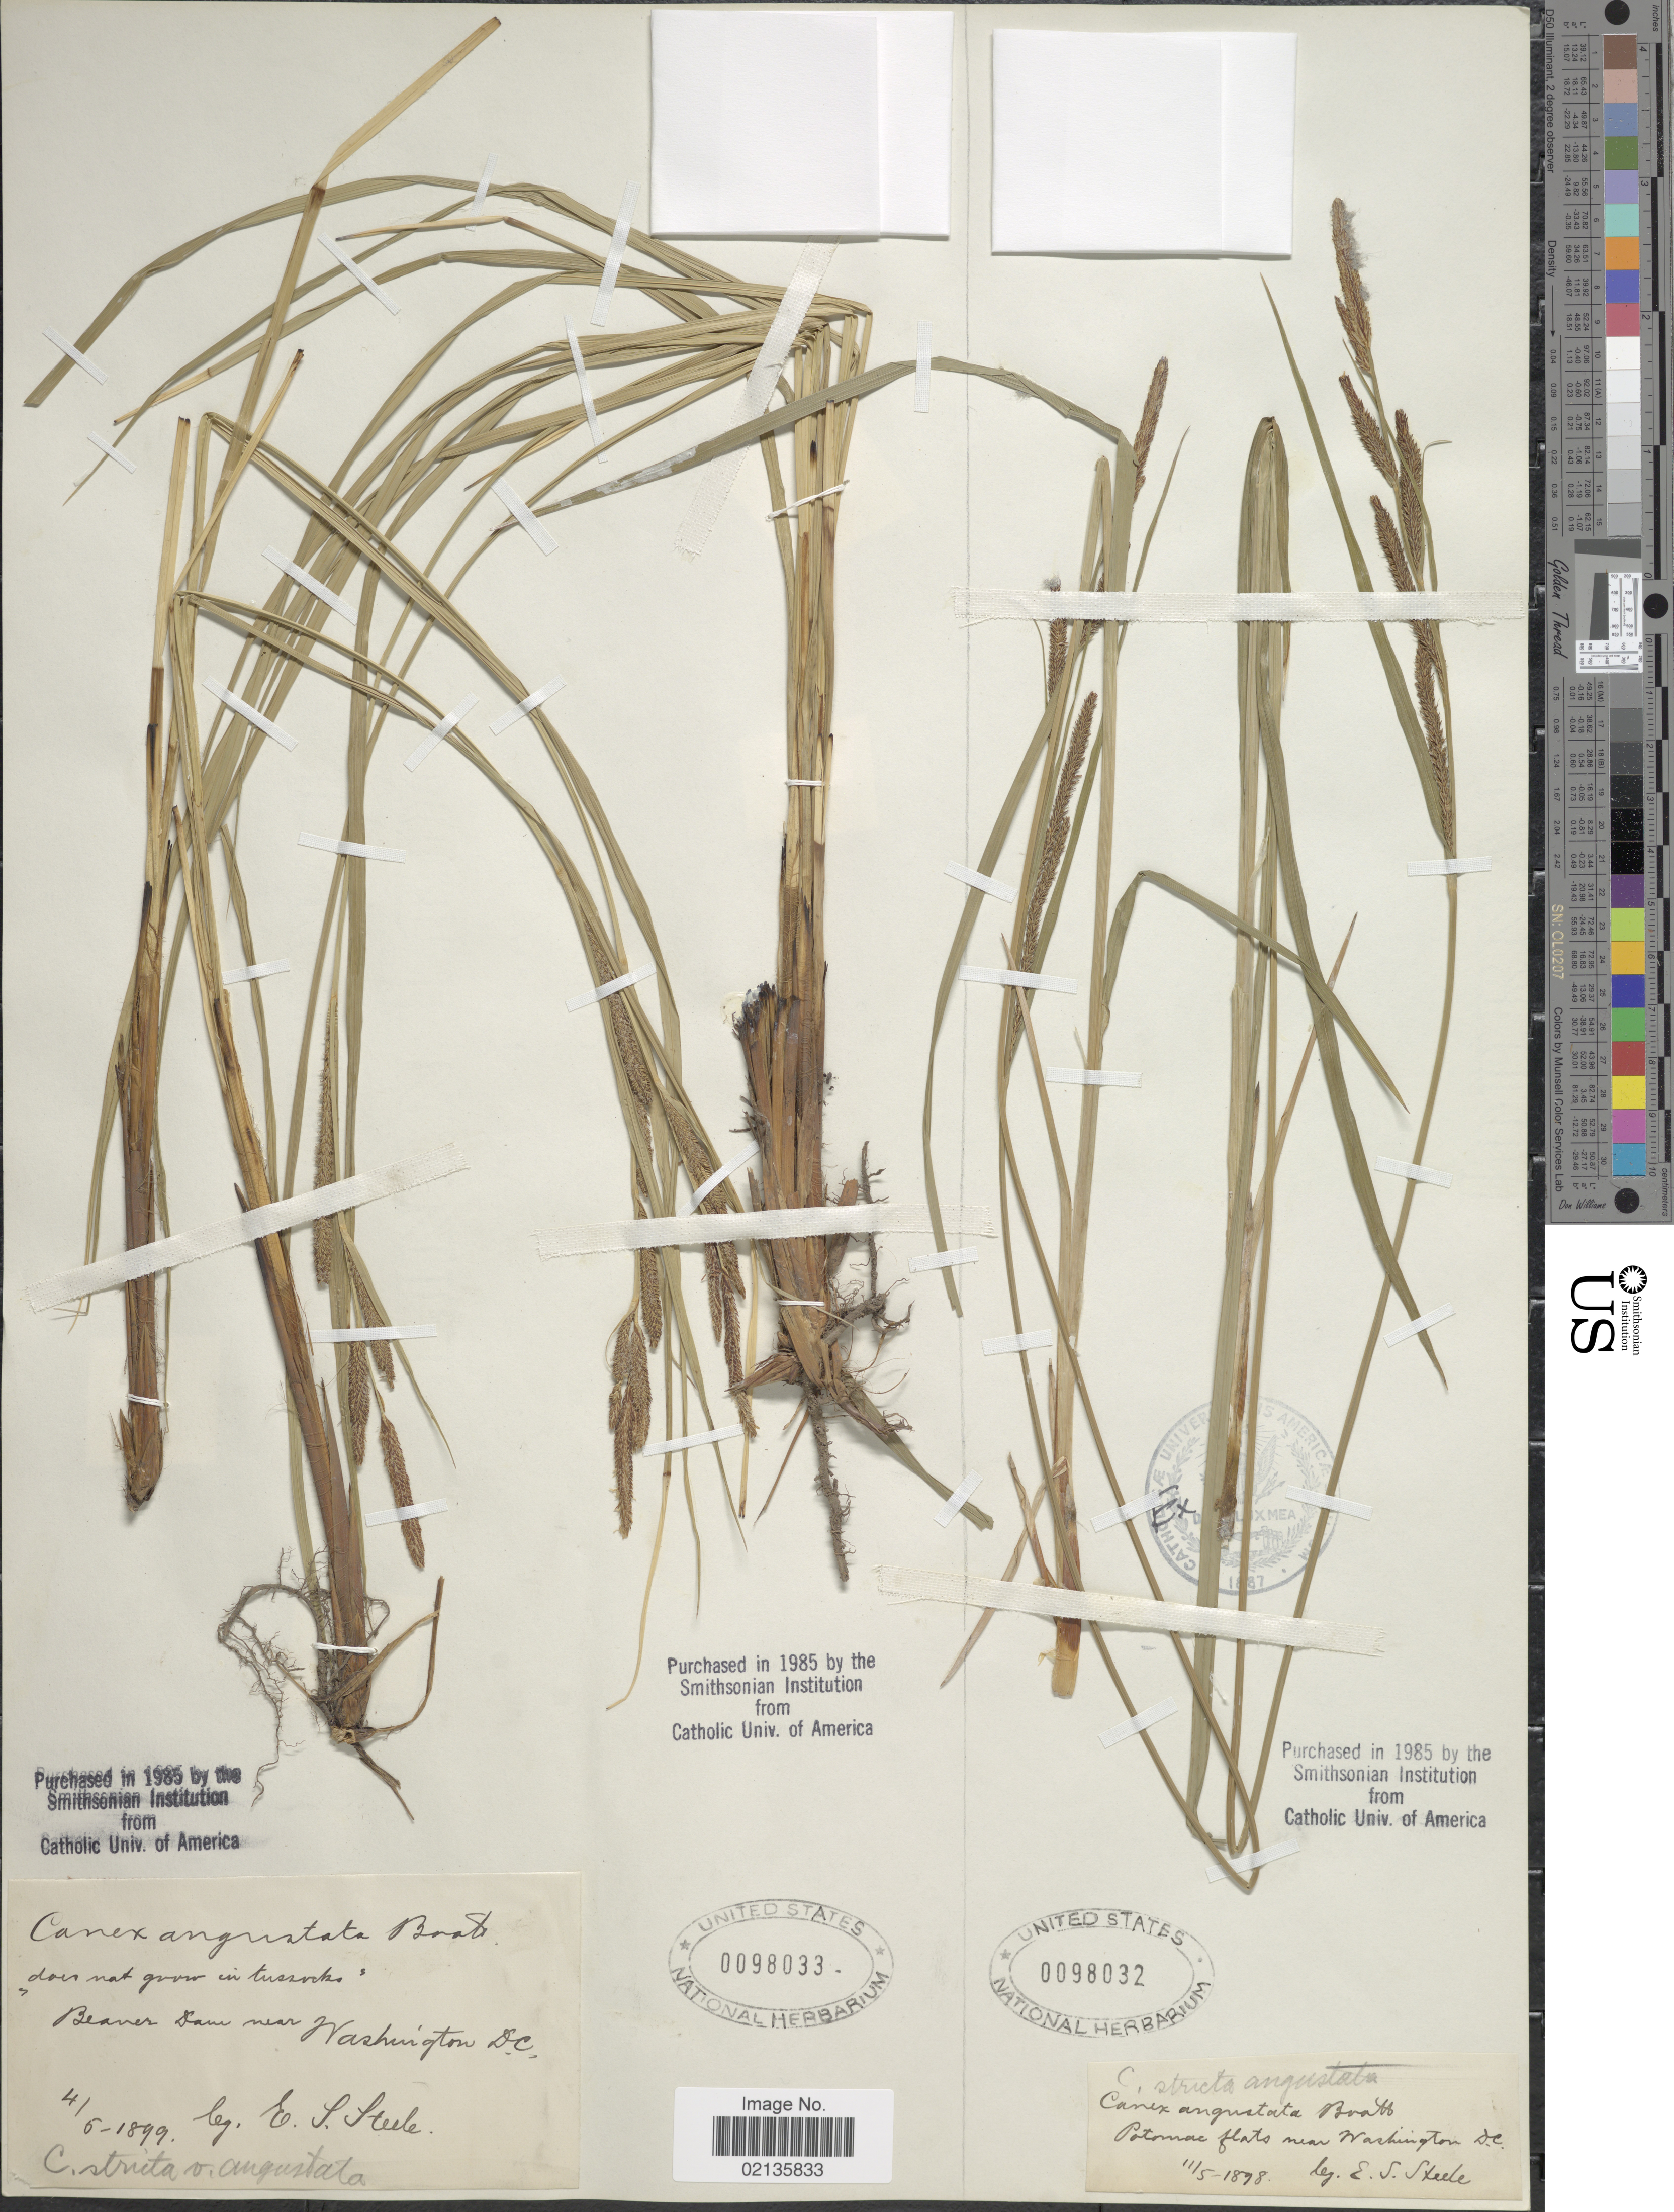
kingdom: Plantae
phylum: Tracheophyta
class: Liliopsida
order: Poales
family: Cyperaceae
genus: Carex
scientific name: Carex stricta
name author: Lam.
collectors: E. Steele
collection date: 1898-11-05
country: United States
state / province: District of Columbia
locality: Potomac flats near Washington DC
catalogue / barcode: US 98032-2